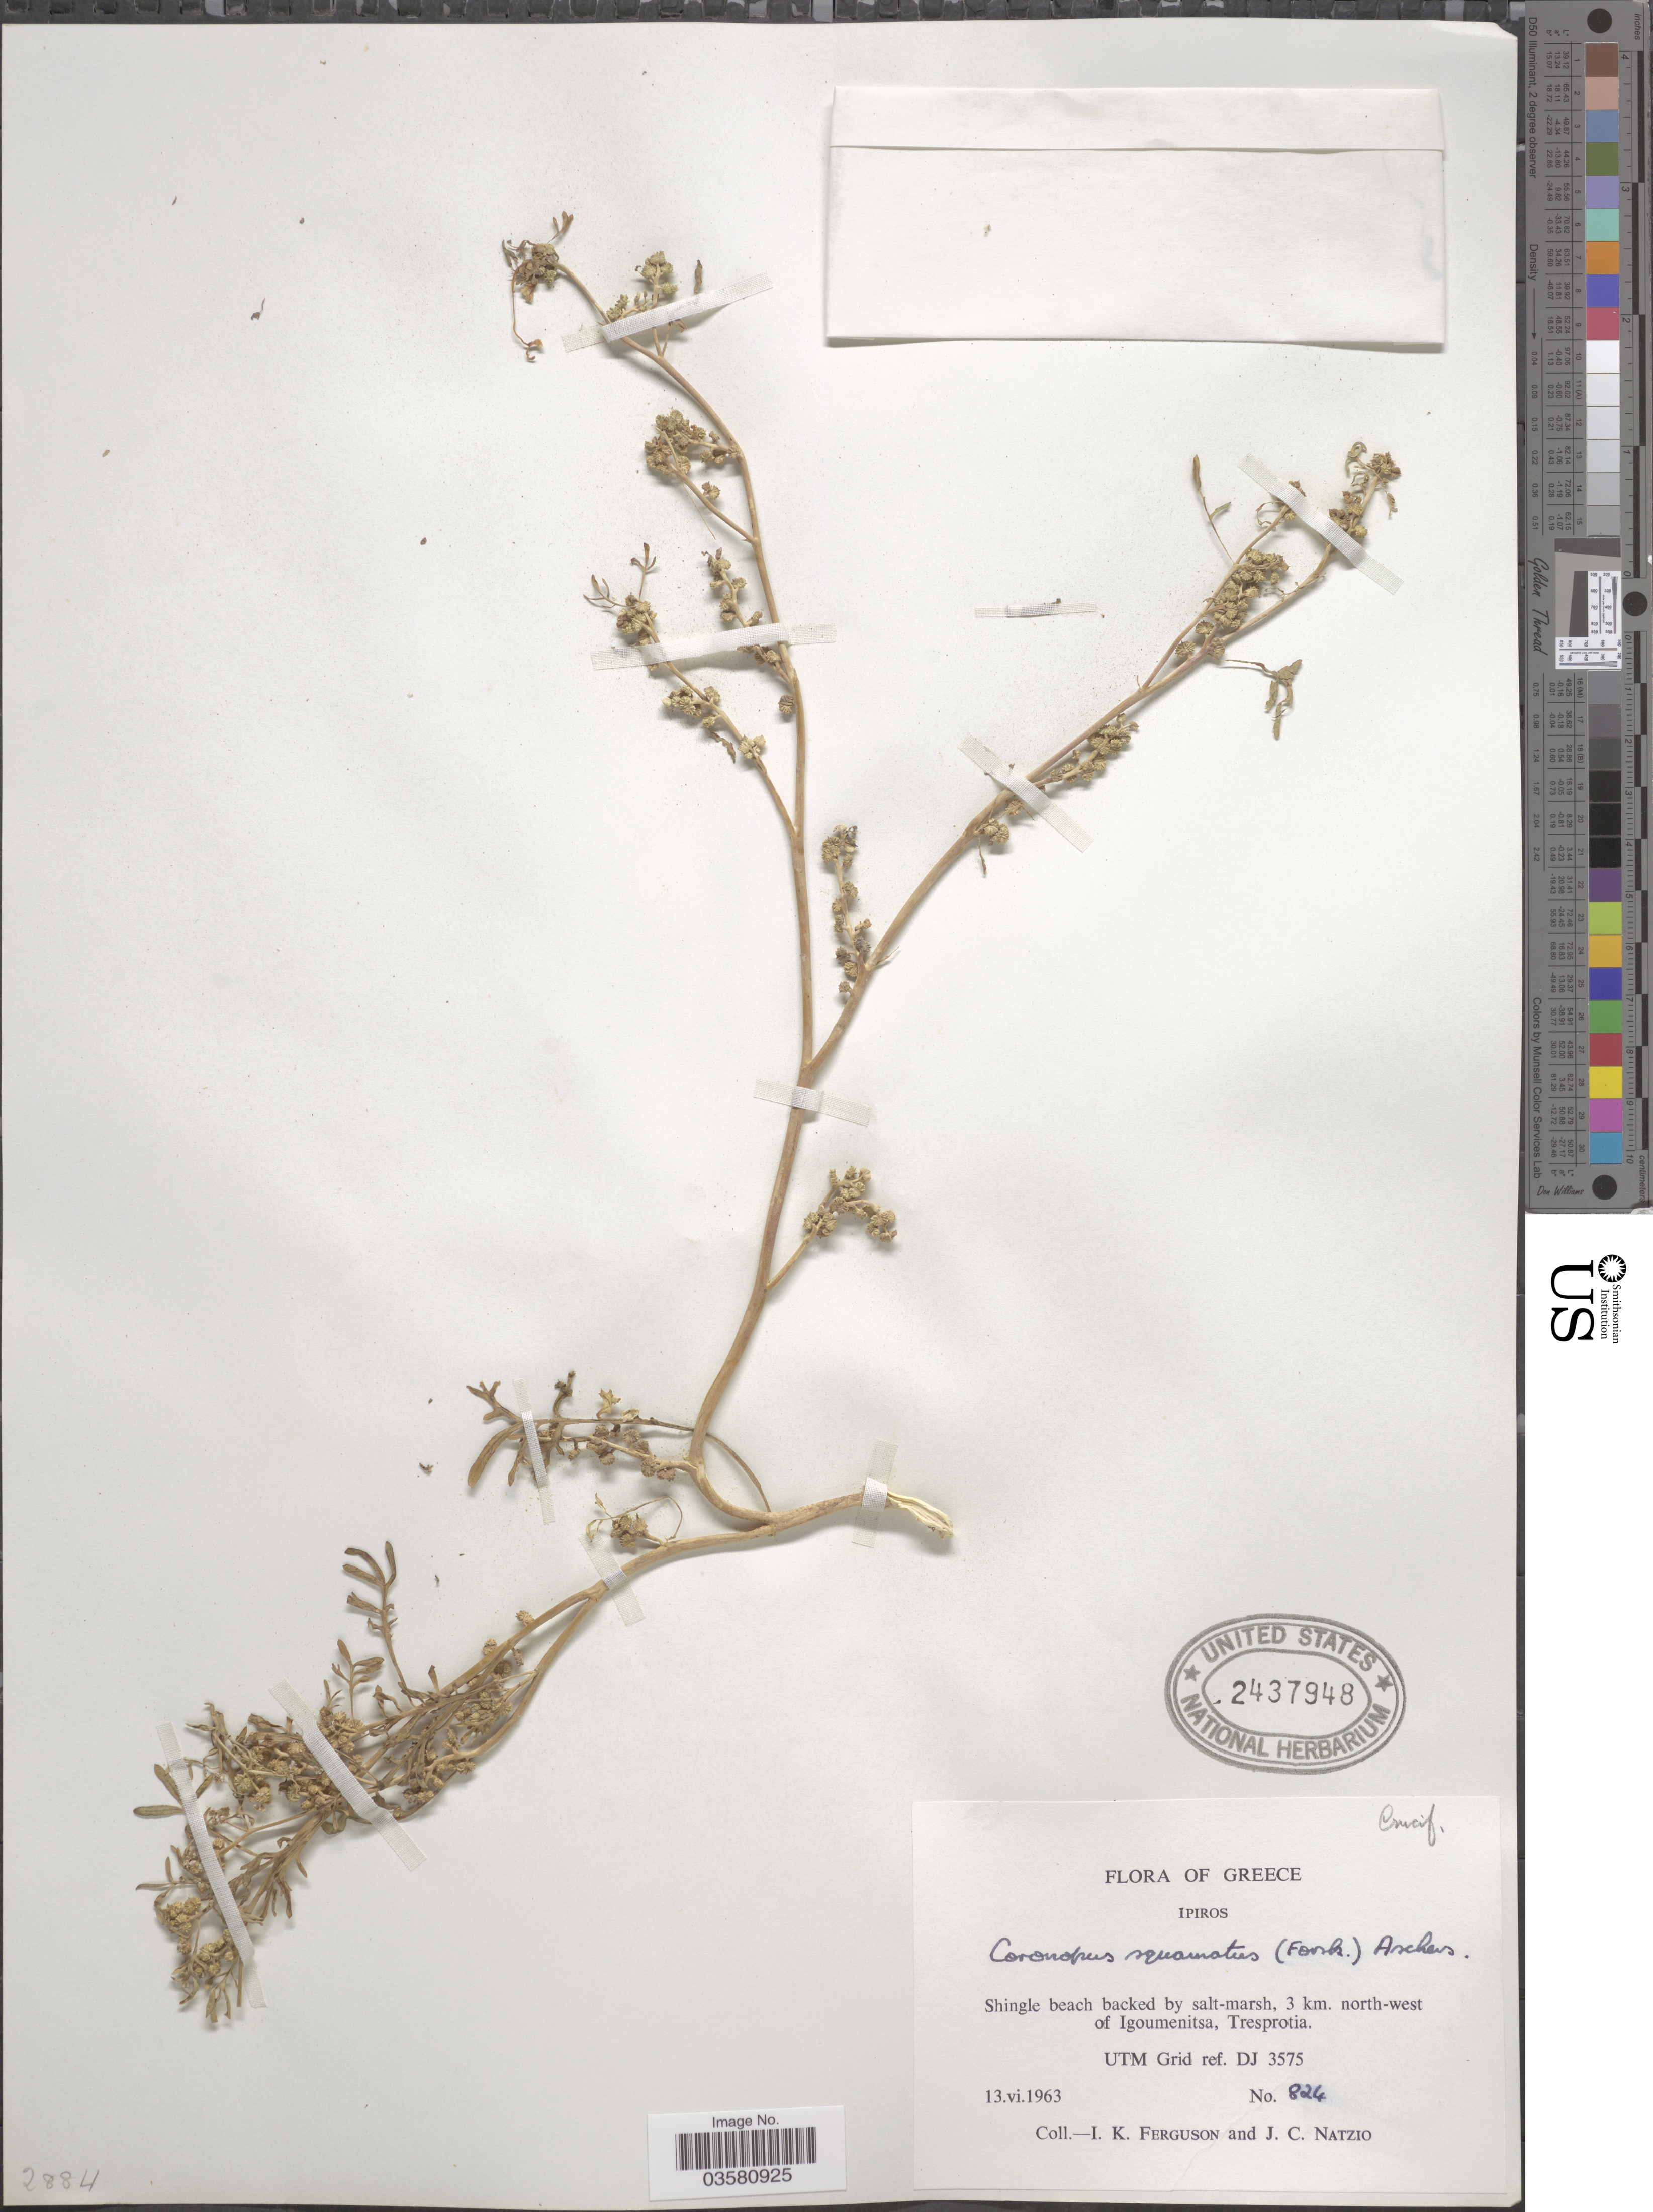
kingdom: Plantae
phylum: Tracheophyta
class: Magnoliopsida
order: Brassicales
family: Brassicaceae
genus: Lepidium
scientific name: Lepidium coronopus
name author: (L.) Al-Shehbaz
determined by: Strong, M. T., (US), Smithsonian Institution - National Museum of Natural History (UNITED STATES)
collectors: I. K. Ferguson & J. Natzio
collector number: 824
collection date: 1963-06-13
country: Greece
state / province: Epirua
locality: Ipiros. 3 km. north-west of Igoumenitsa, Tresprotia.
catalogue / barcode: US 2437948